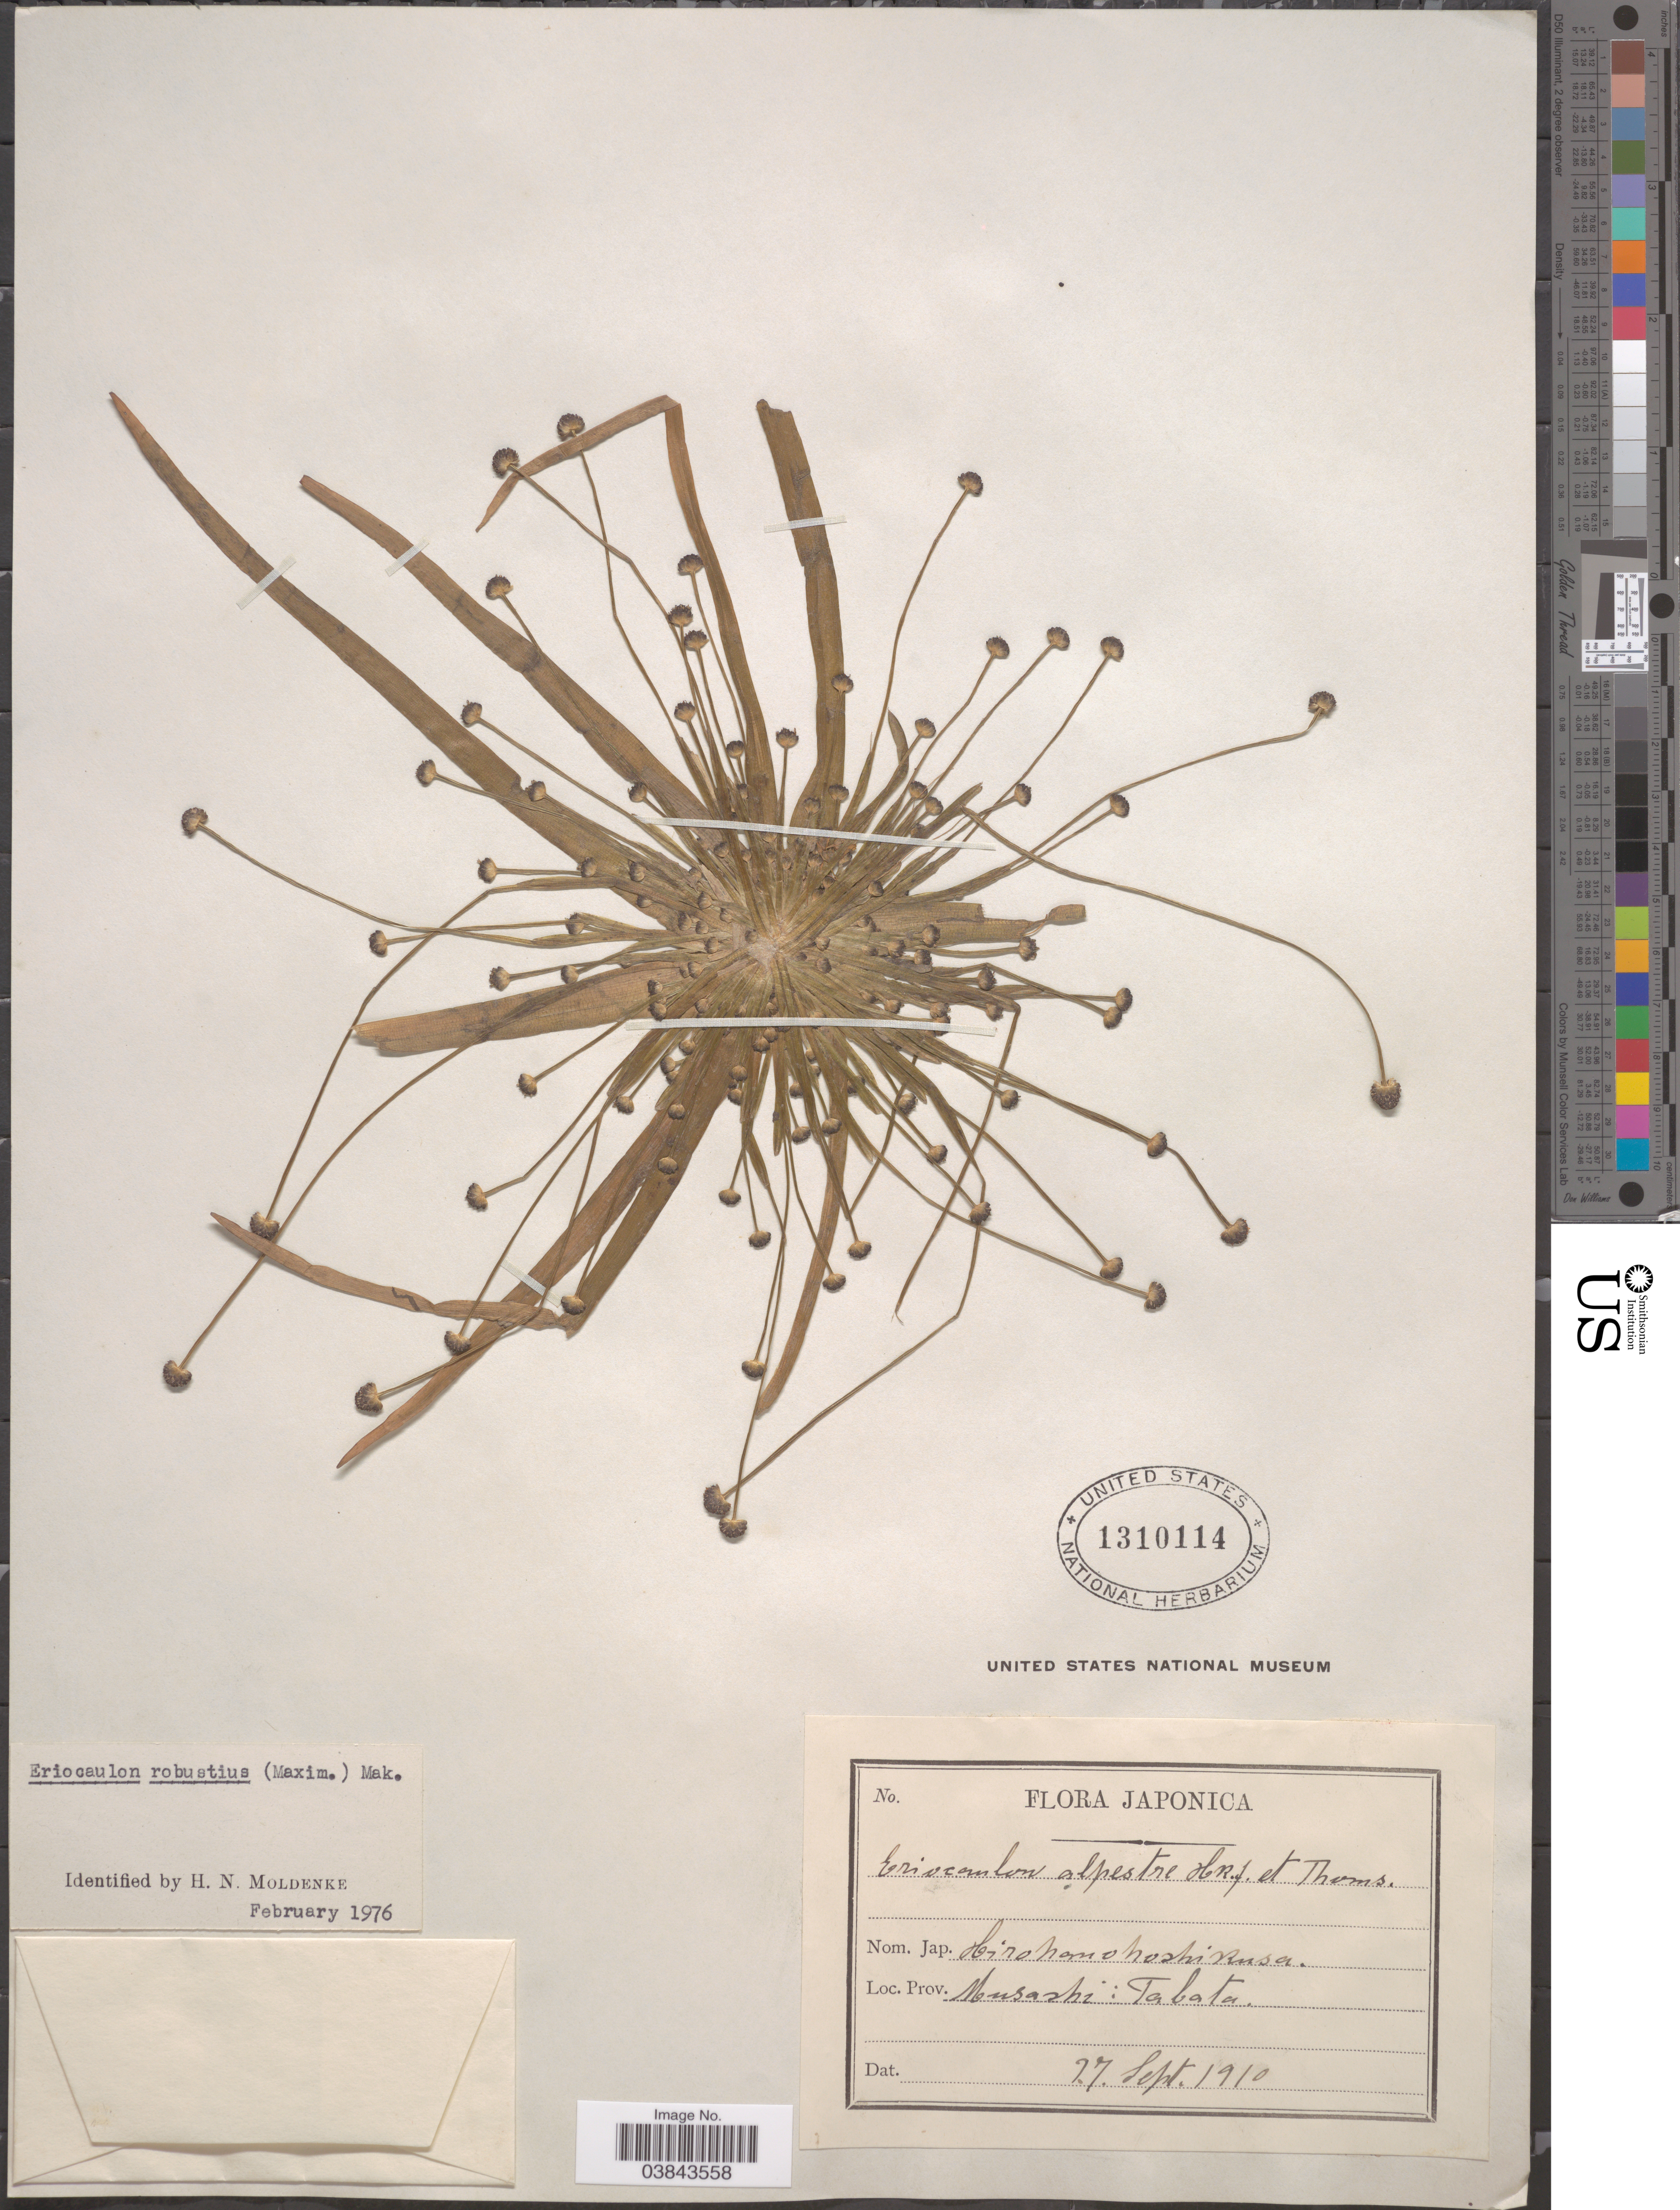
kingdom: Plantae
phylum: Tracheophyta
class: Liliopsida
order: Poales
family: Eriocaulaceae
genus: Eriocaulon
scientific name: Eriocaulon robustium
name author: (Maxim.) Makino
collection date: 1910-09-27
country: Japan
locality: Prov. Musashi: Tabata.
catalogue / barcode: US 1310114